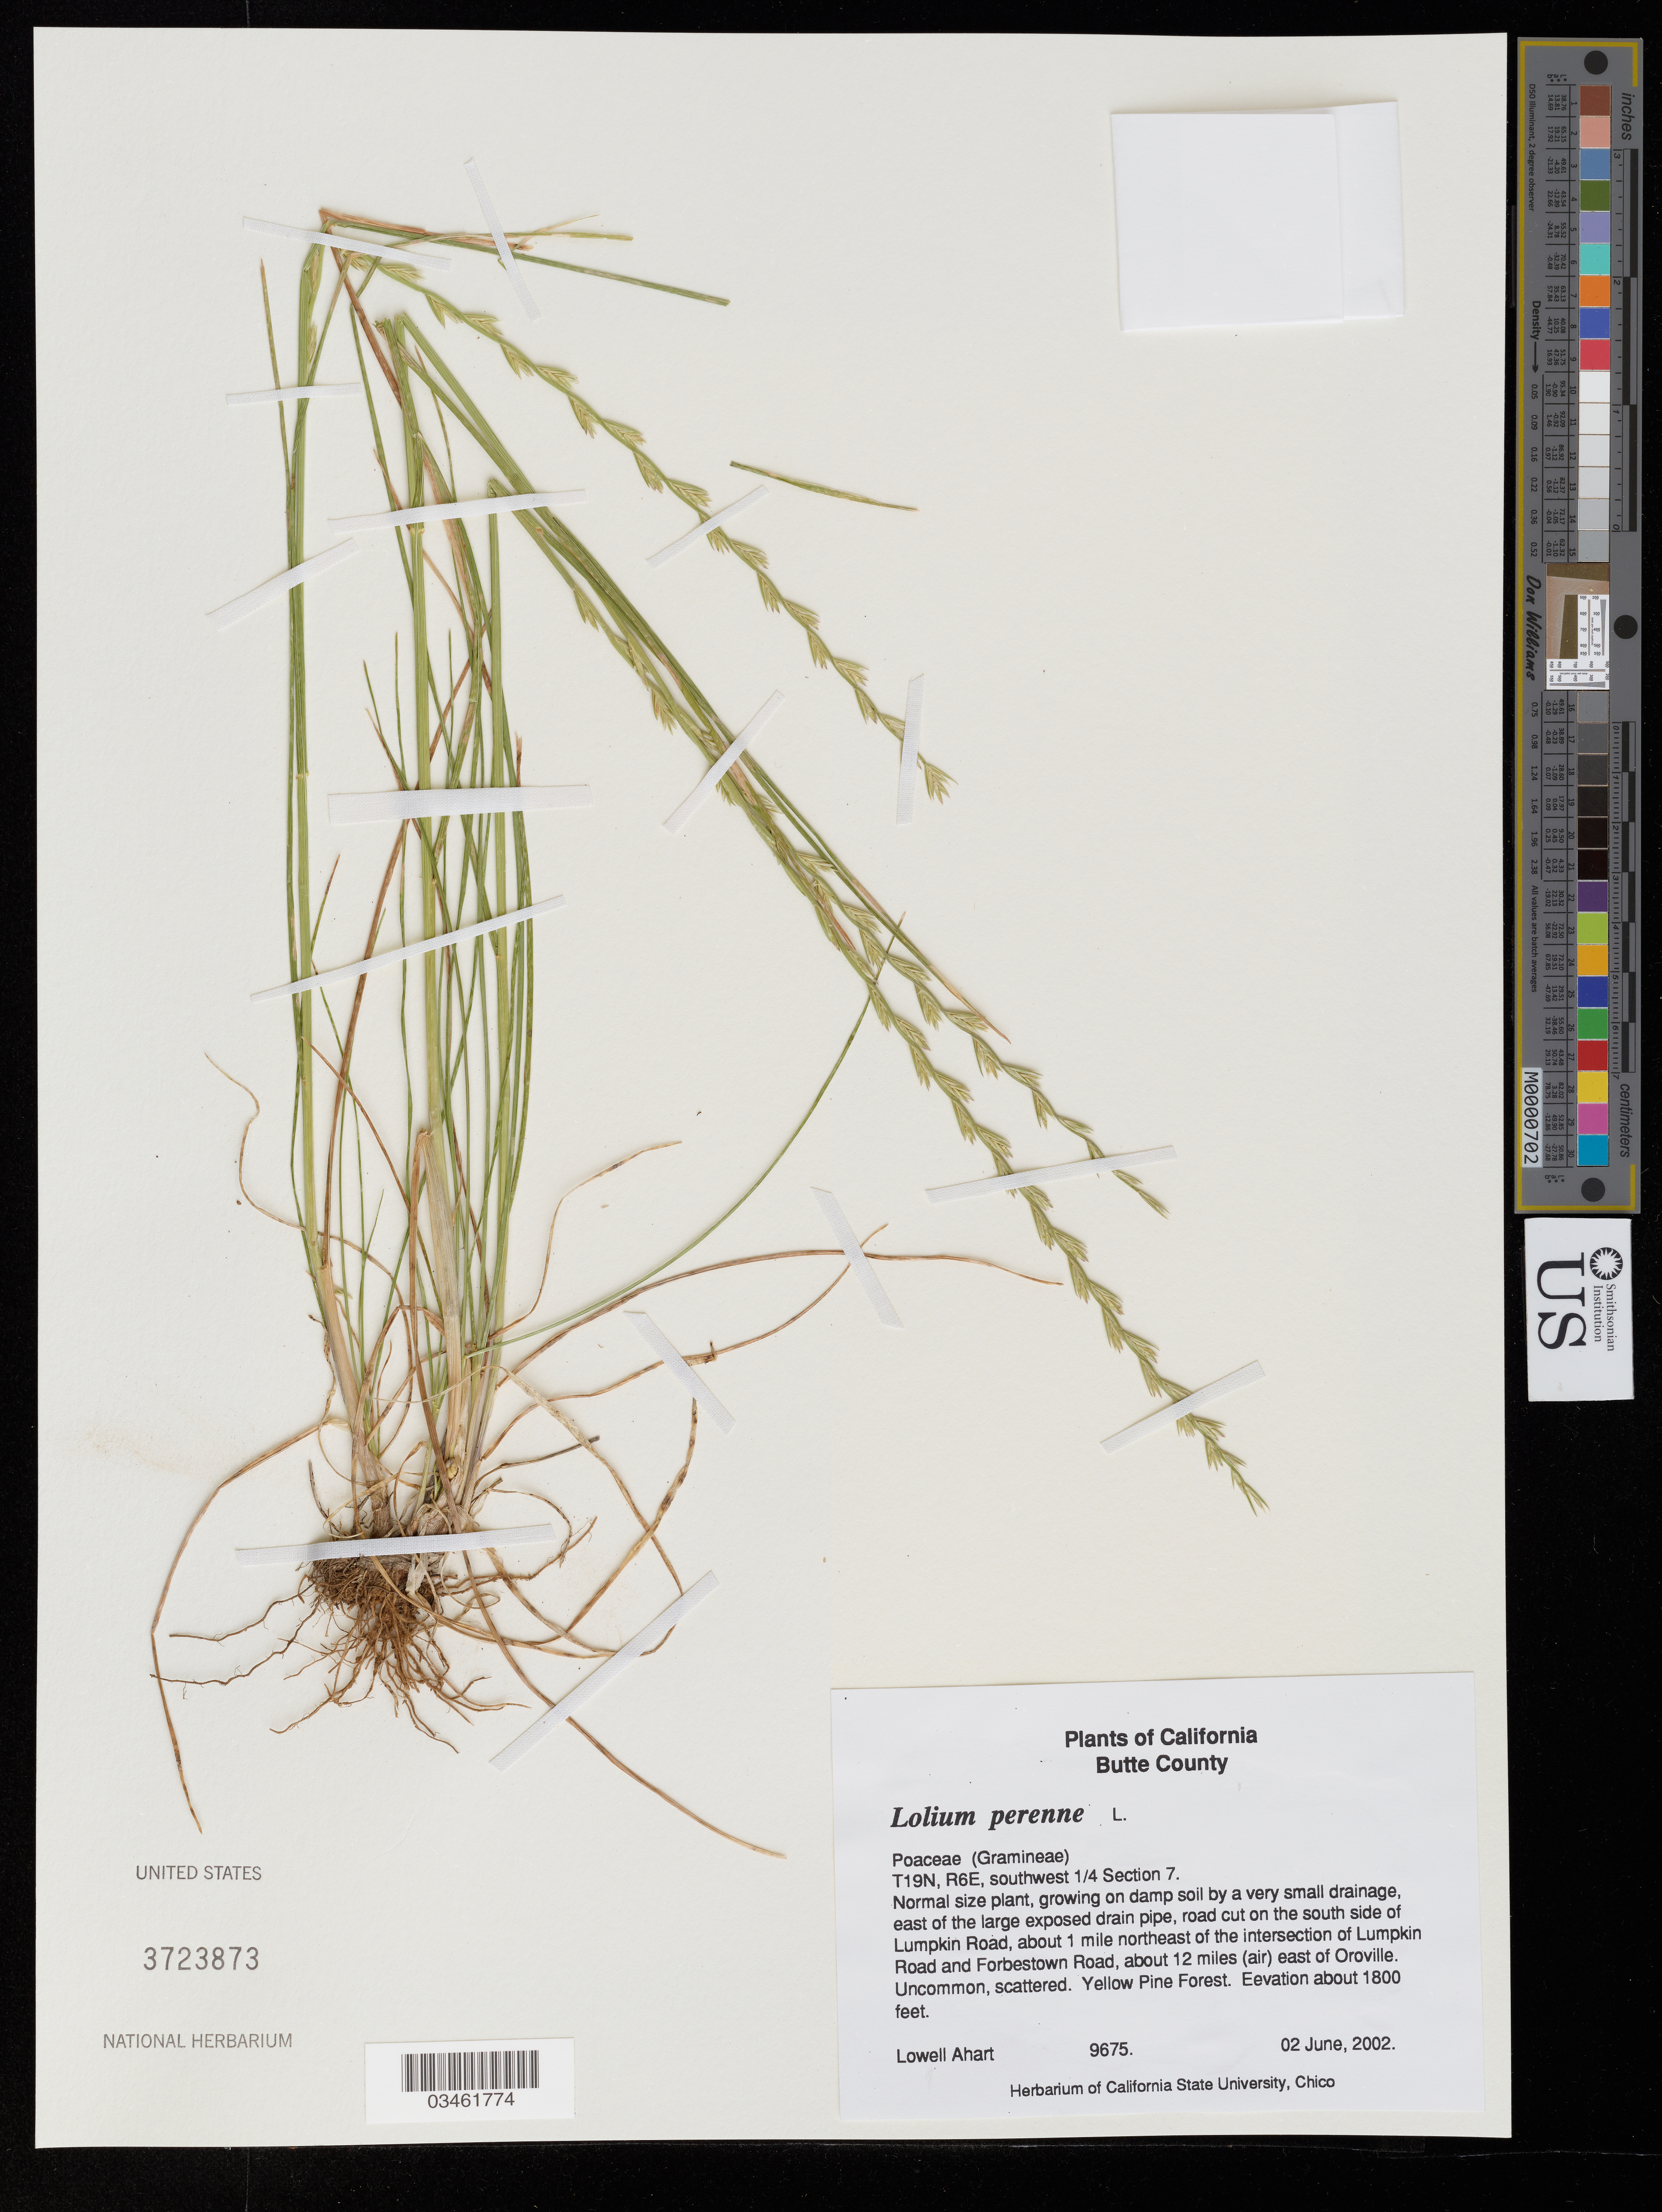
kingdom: Plantae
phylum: Tracheophyta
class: Liliopsida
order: Poales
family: Poaceae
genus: Lolium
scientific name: Lolium perenne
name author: L.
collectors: L. Ahart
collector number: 9675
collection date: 2002-06-02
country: United States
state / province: California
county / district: Butte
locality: Butte County. T19N, R6E, southwest ¼ Section 7. Growing on damp soil by a very small drainage, east of the large exposed drain pipe, road cut on the south side of Lumpkin Road, about 1 mile northeast of the intersection of Lumpkin Road and Forbestown Road, about 12 miles (air) east of Oroville.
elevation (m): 549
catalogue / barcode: US 3723873